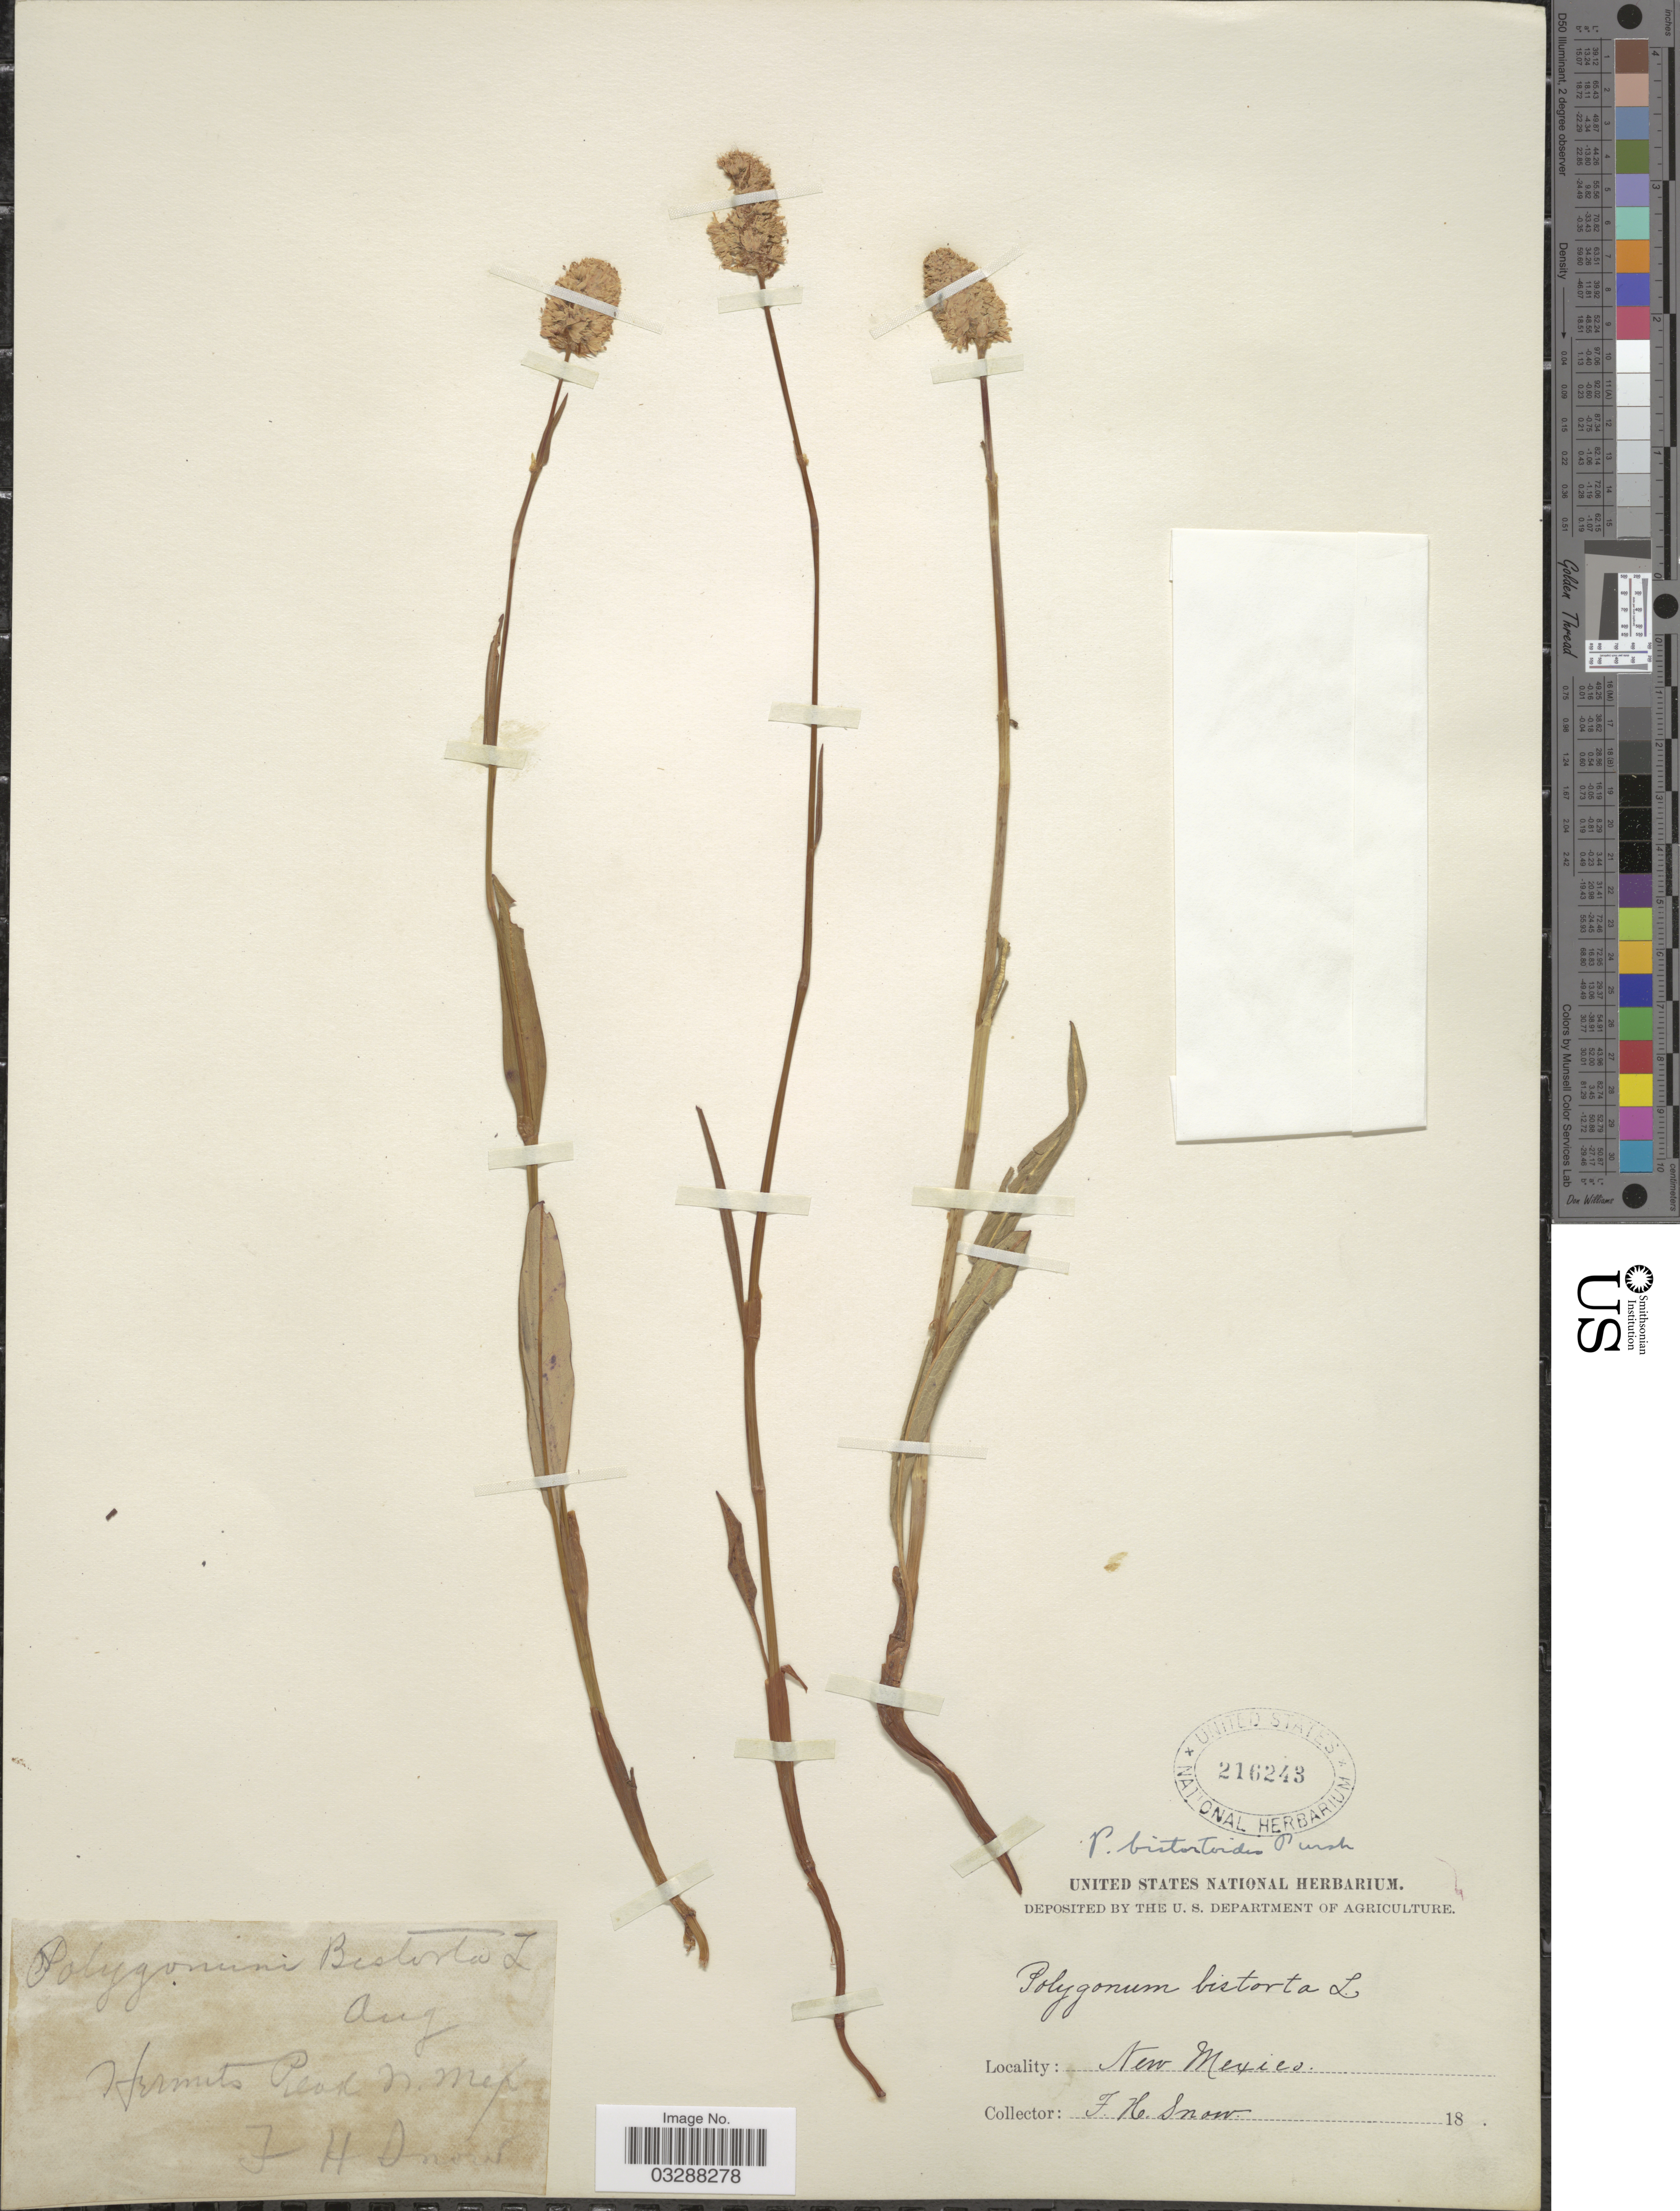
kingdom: Plantae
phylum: Tracheophyta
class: Magnoliopsida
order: Caryophyllales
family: Polygonaceae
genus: Bistorta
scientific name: Bistorta bistortoides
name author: (Pursh) Small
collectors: F. H. Snow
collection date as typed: Aug 18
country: United States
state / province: New Mexico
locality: Hermits Peak.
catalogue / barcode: US 216243